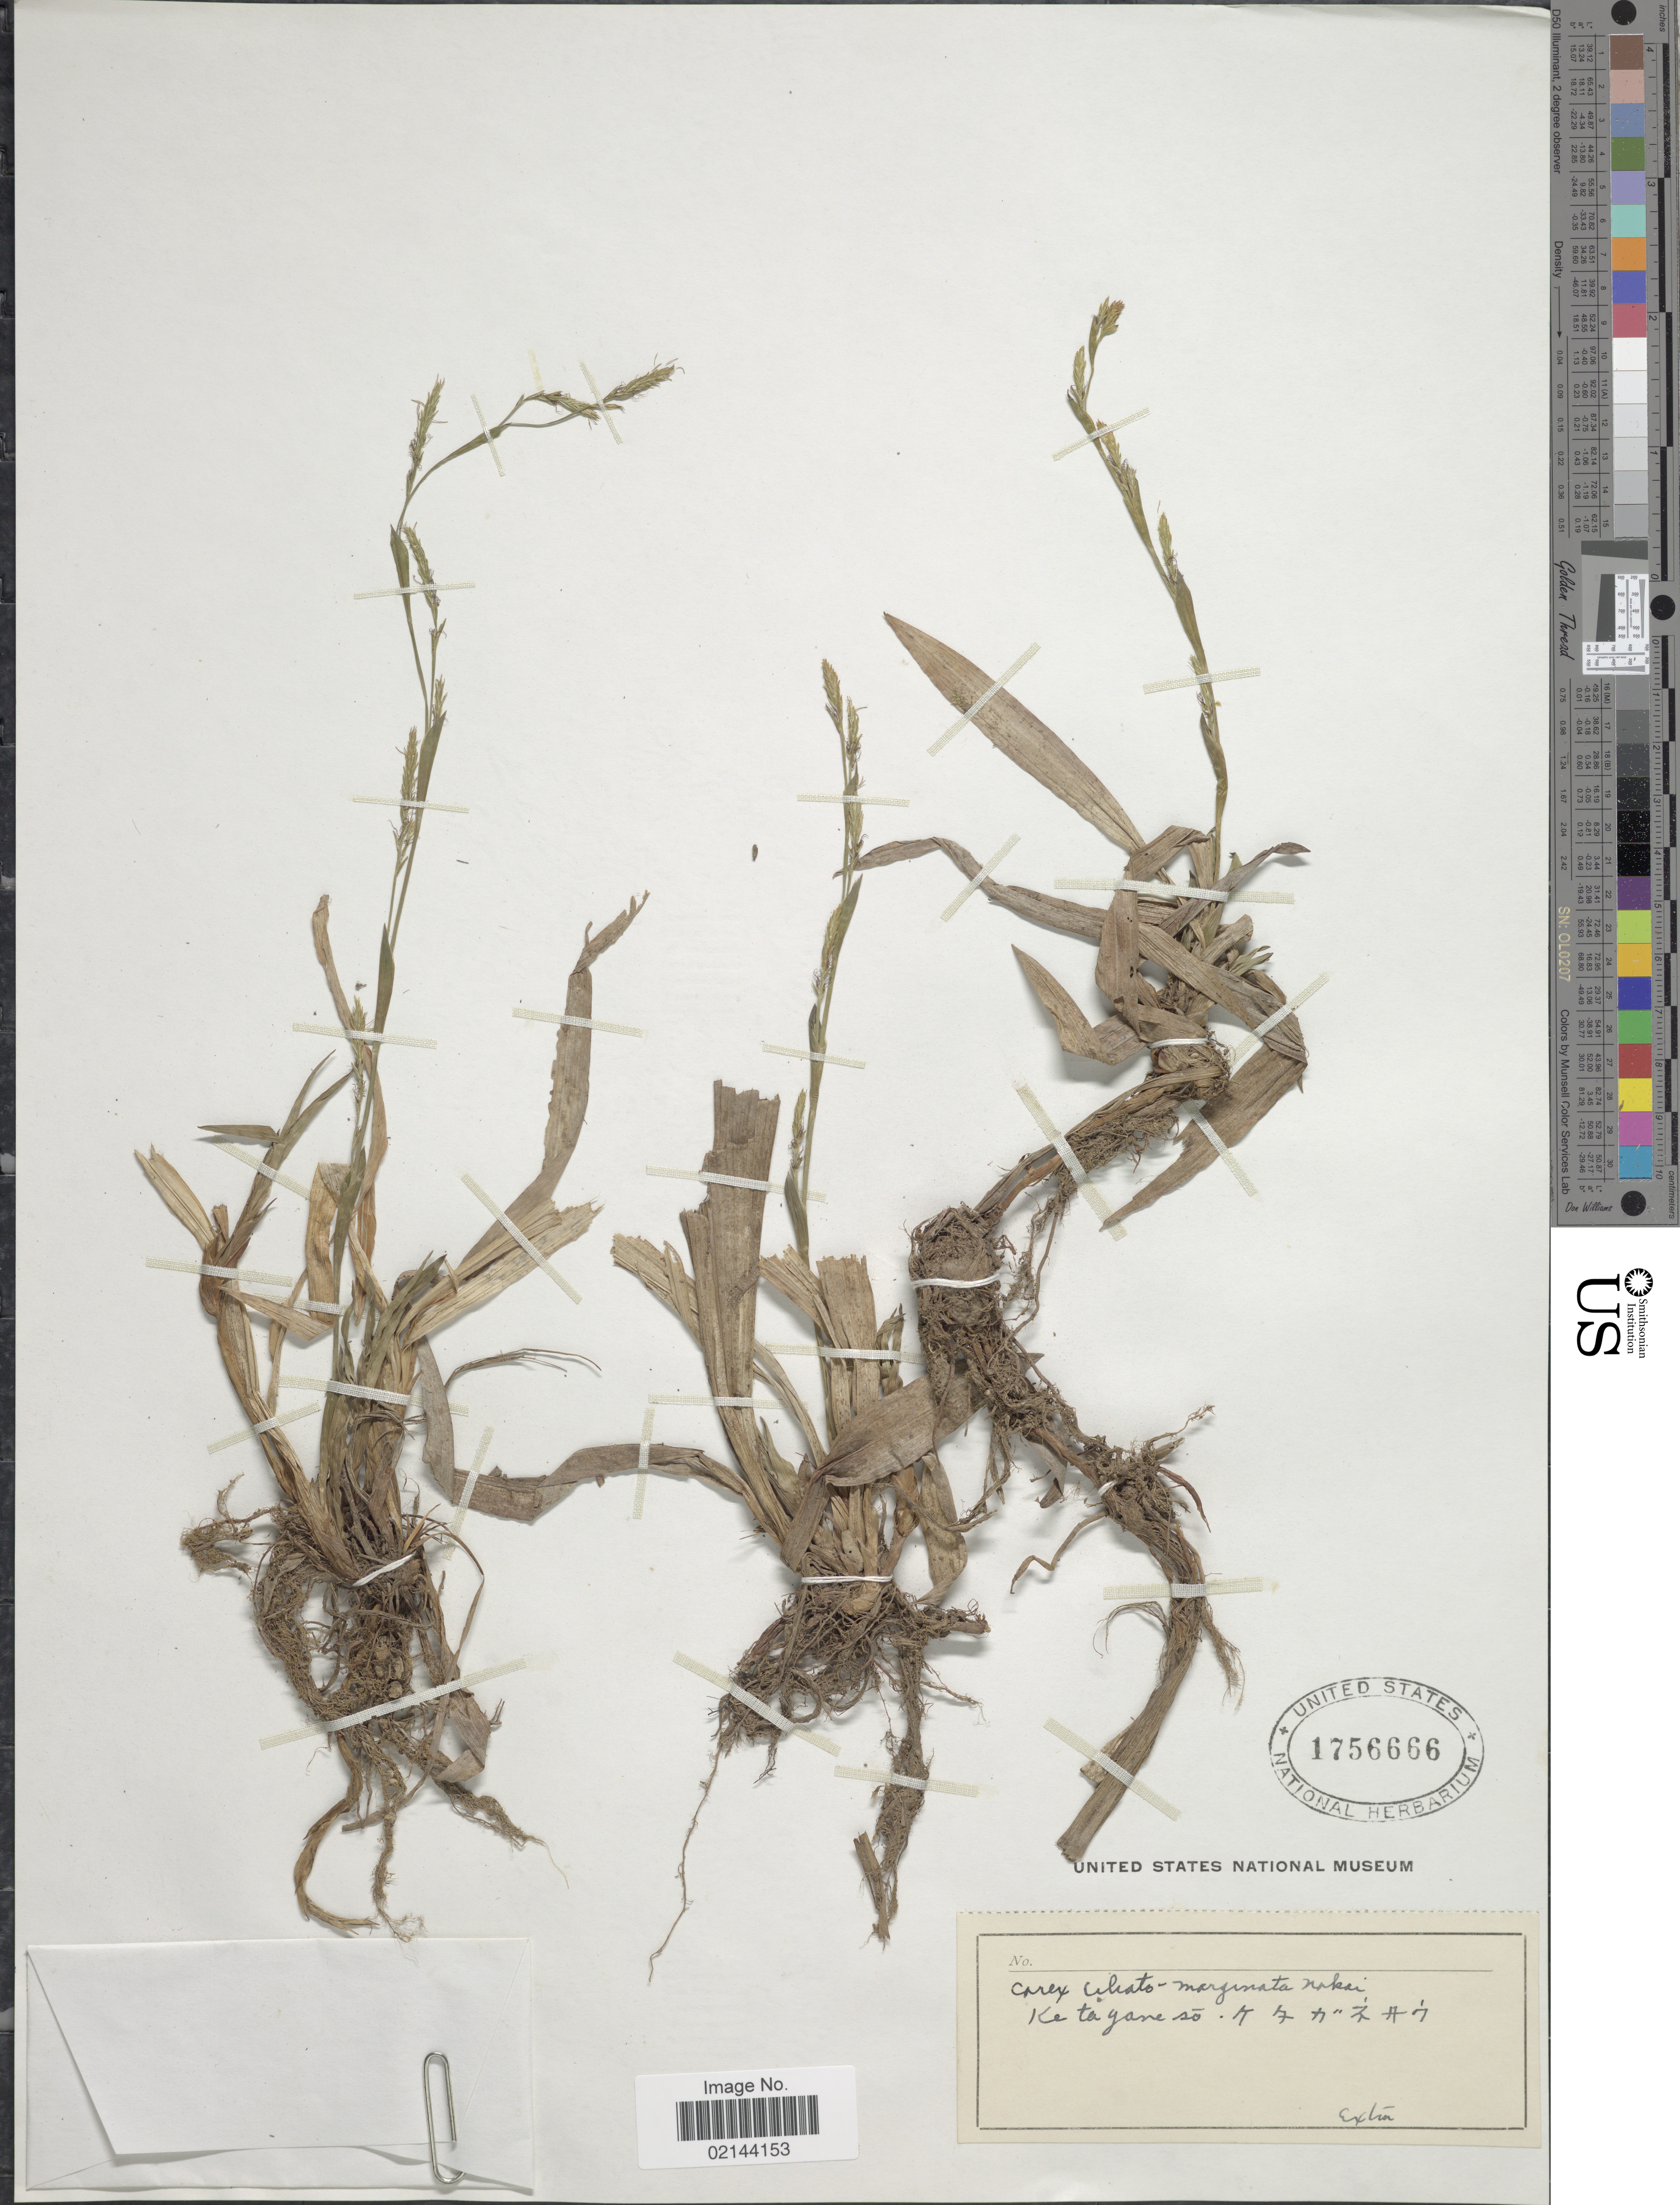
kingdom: Plantae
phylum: Tracheophyta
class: Liliopsida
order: Poales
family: Cyperaceae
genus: Carex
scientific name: Carex siderosticta var. pilosa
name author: H. Lév. ex T. Koyama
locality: Ketayaneso [interpreted]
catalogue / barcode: US 1756666